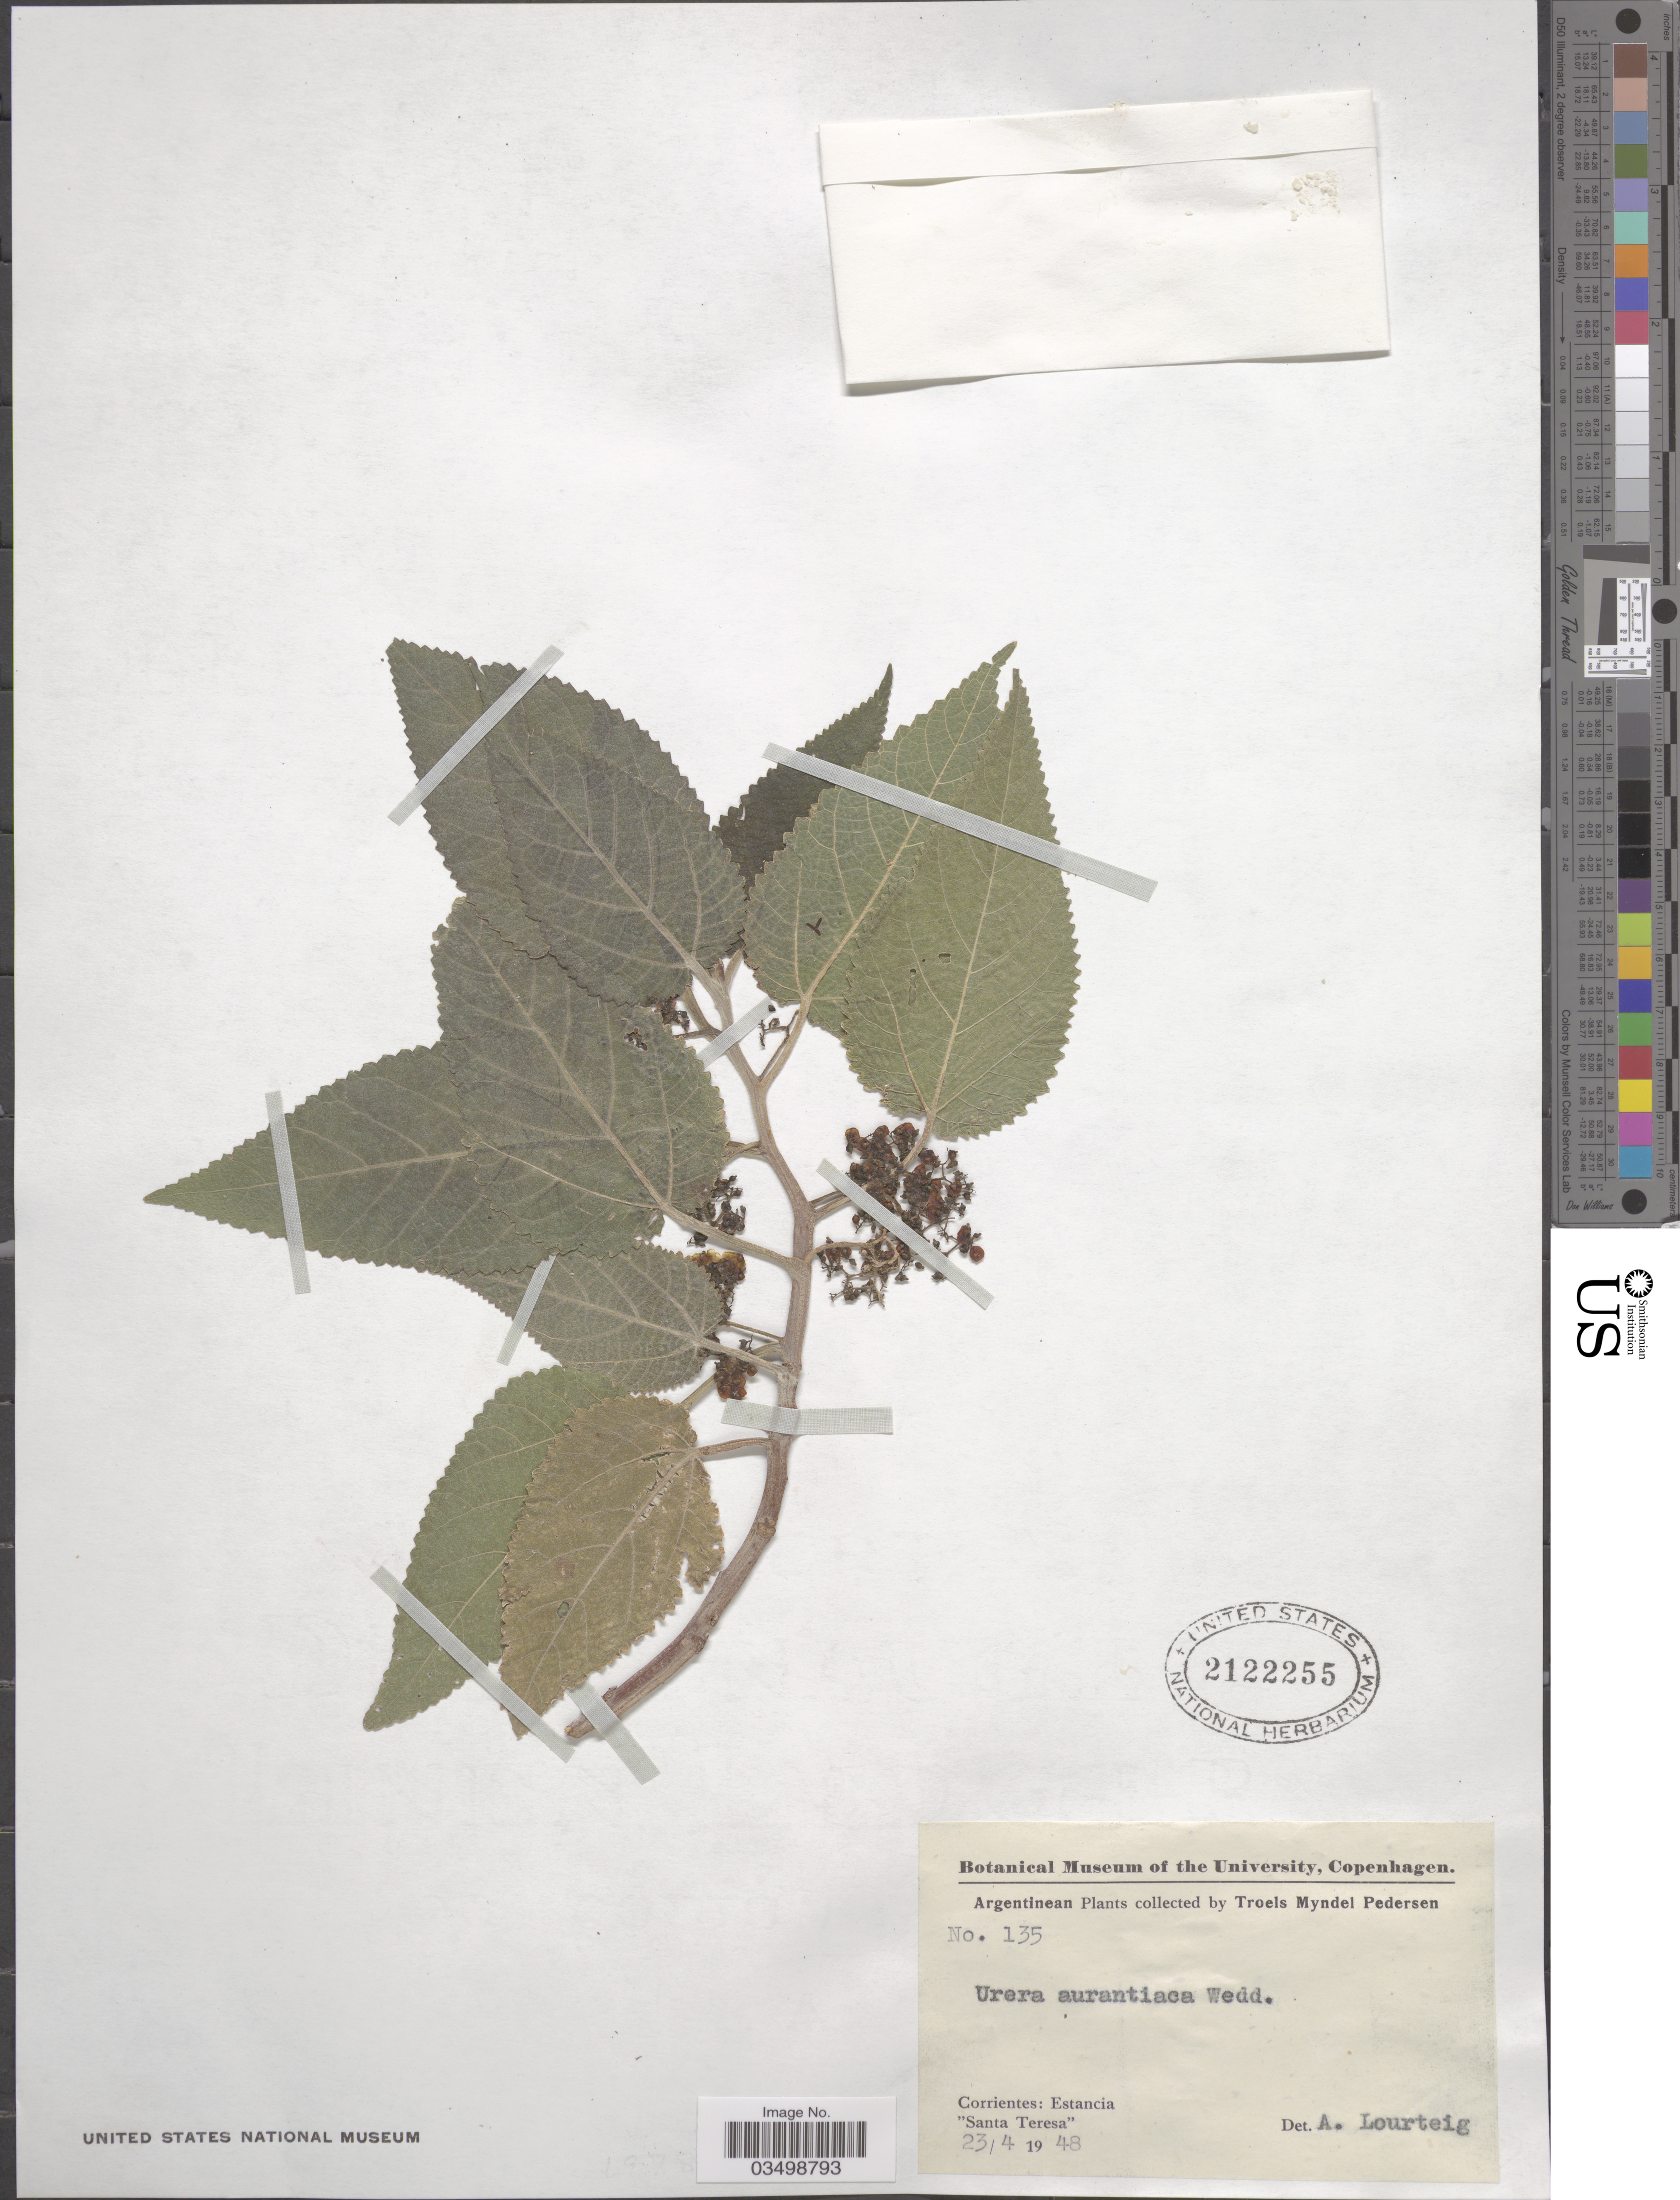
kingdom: Plantae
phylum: Tracheophyta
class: Magnoliopsida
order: Rosales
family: Urticaceae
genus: Urera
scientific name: Urera aurantiaca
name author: Wedd.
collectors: T. Pederson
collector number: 135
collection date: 1948-04-23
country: Argentina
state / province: Corrientes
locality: Estancia. "Santa Teresa".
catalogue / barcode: US 2122255